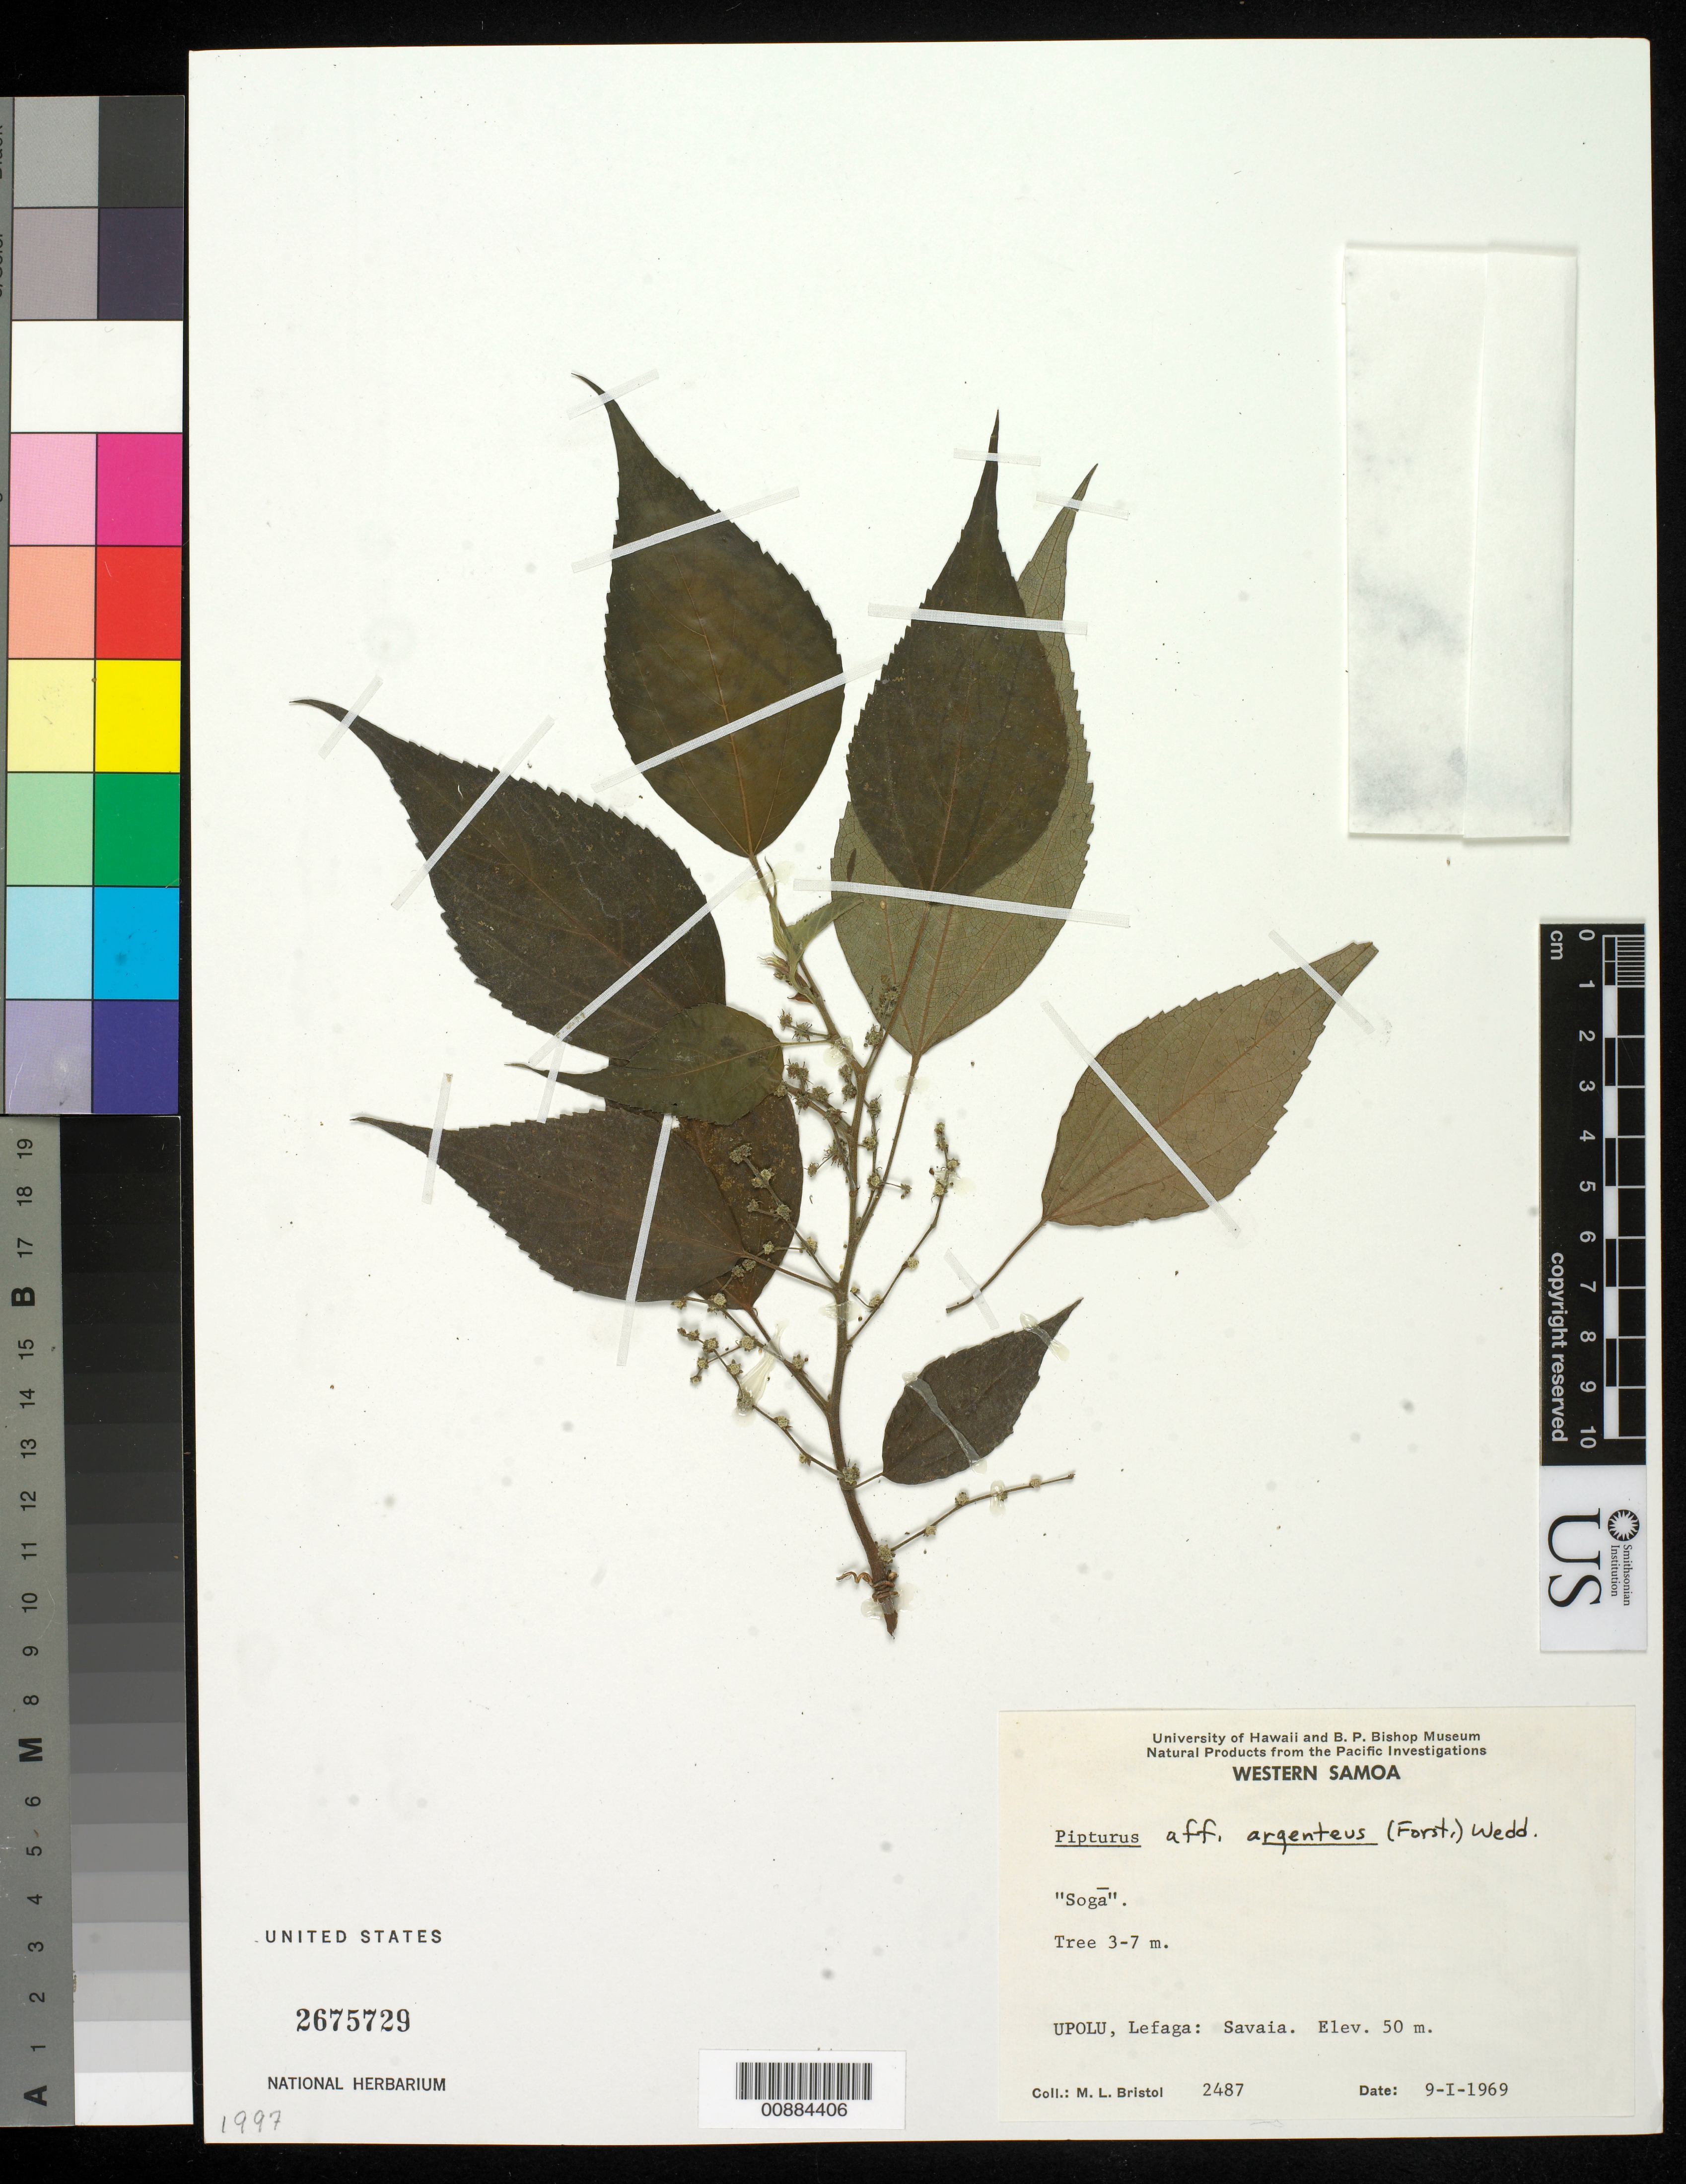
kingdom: Plantae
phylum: Tracheophyta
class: Magnoliopsida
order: Rosales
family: Urticaceae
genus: Pipturus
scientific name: Pipturus argenteus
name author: (G. Forst.) Wedd.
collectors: M. L. Bristol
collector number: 2487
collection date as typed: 09 Jan 1969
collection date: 1969-01-09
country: Samoa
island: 'Upolu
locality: Western Samoa, Upolu, Savaia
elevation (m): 50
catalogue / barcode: US 2675729